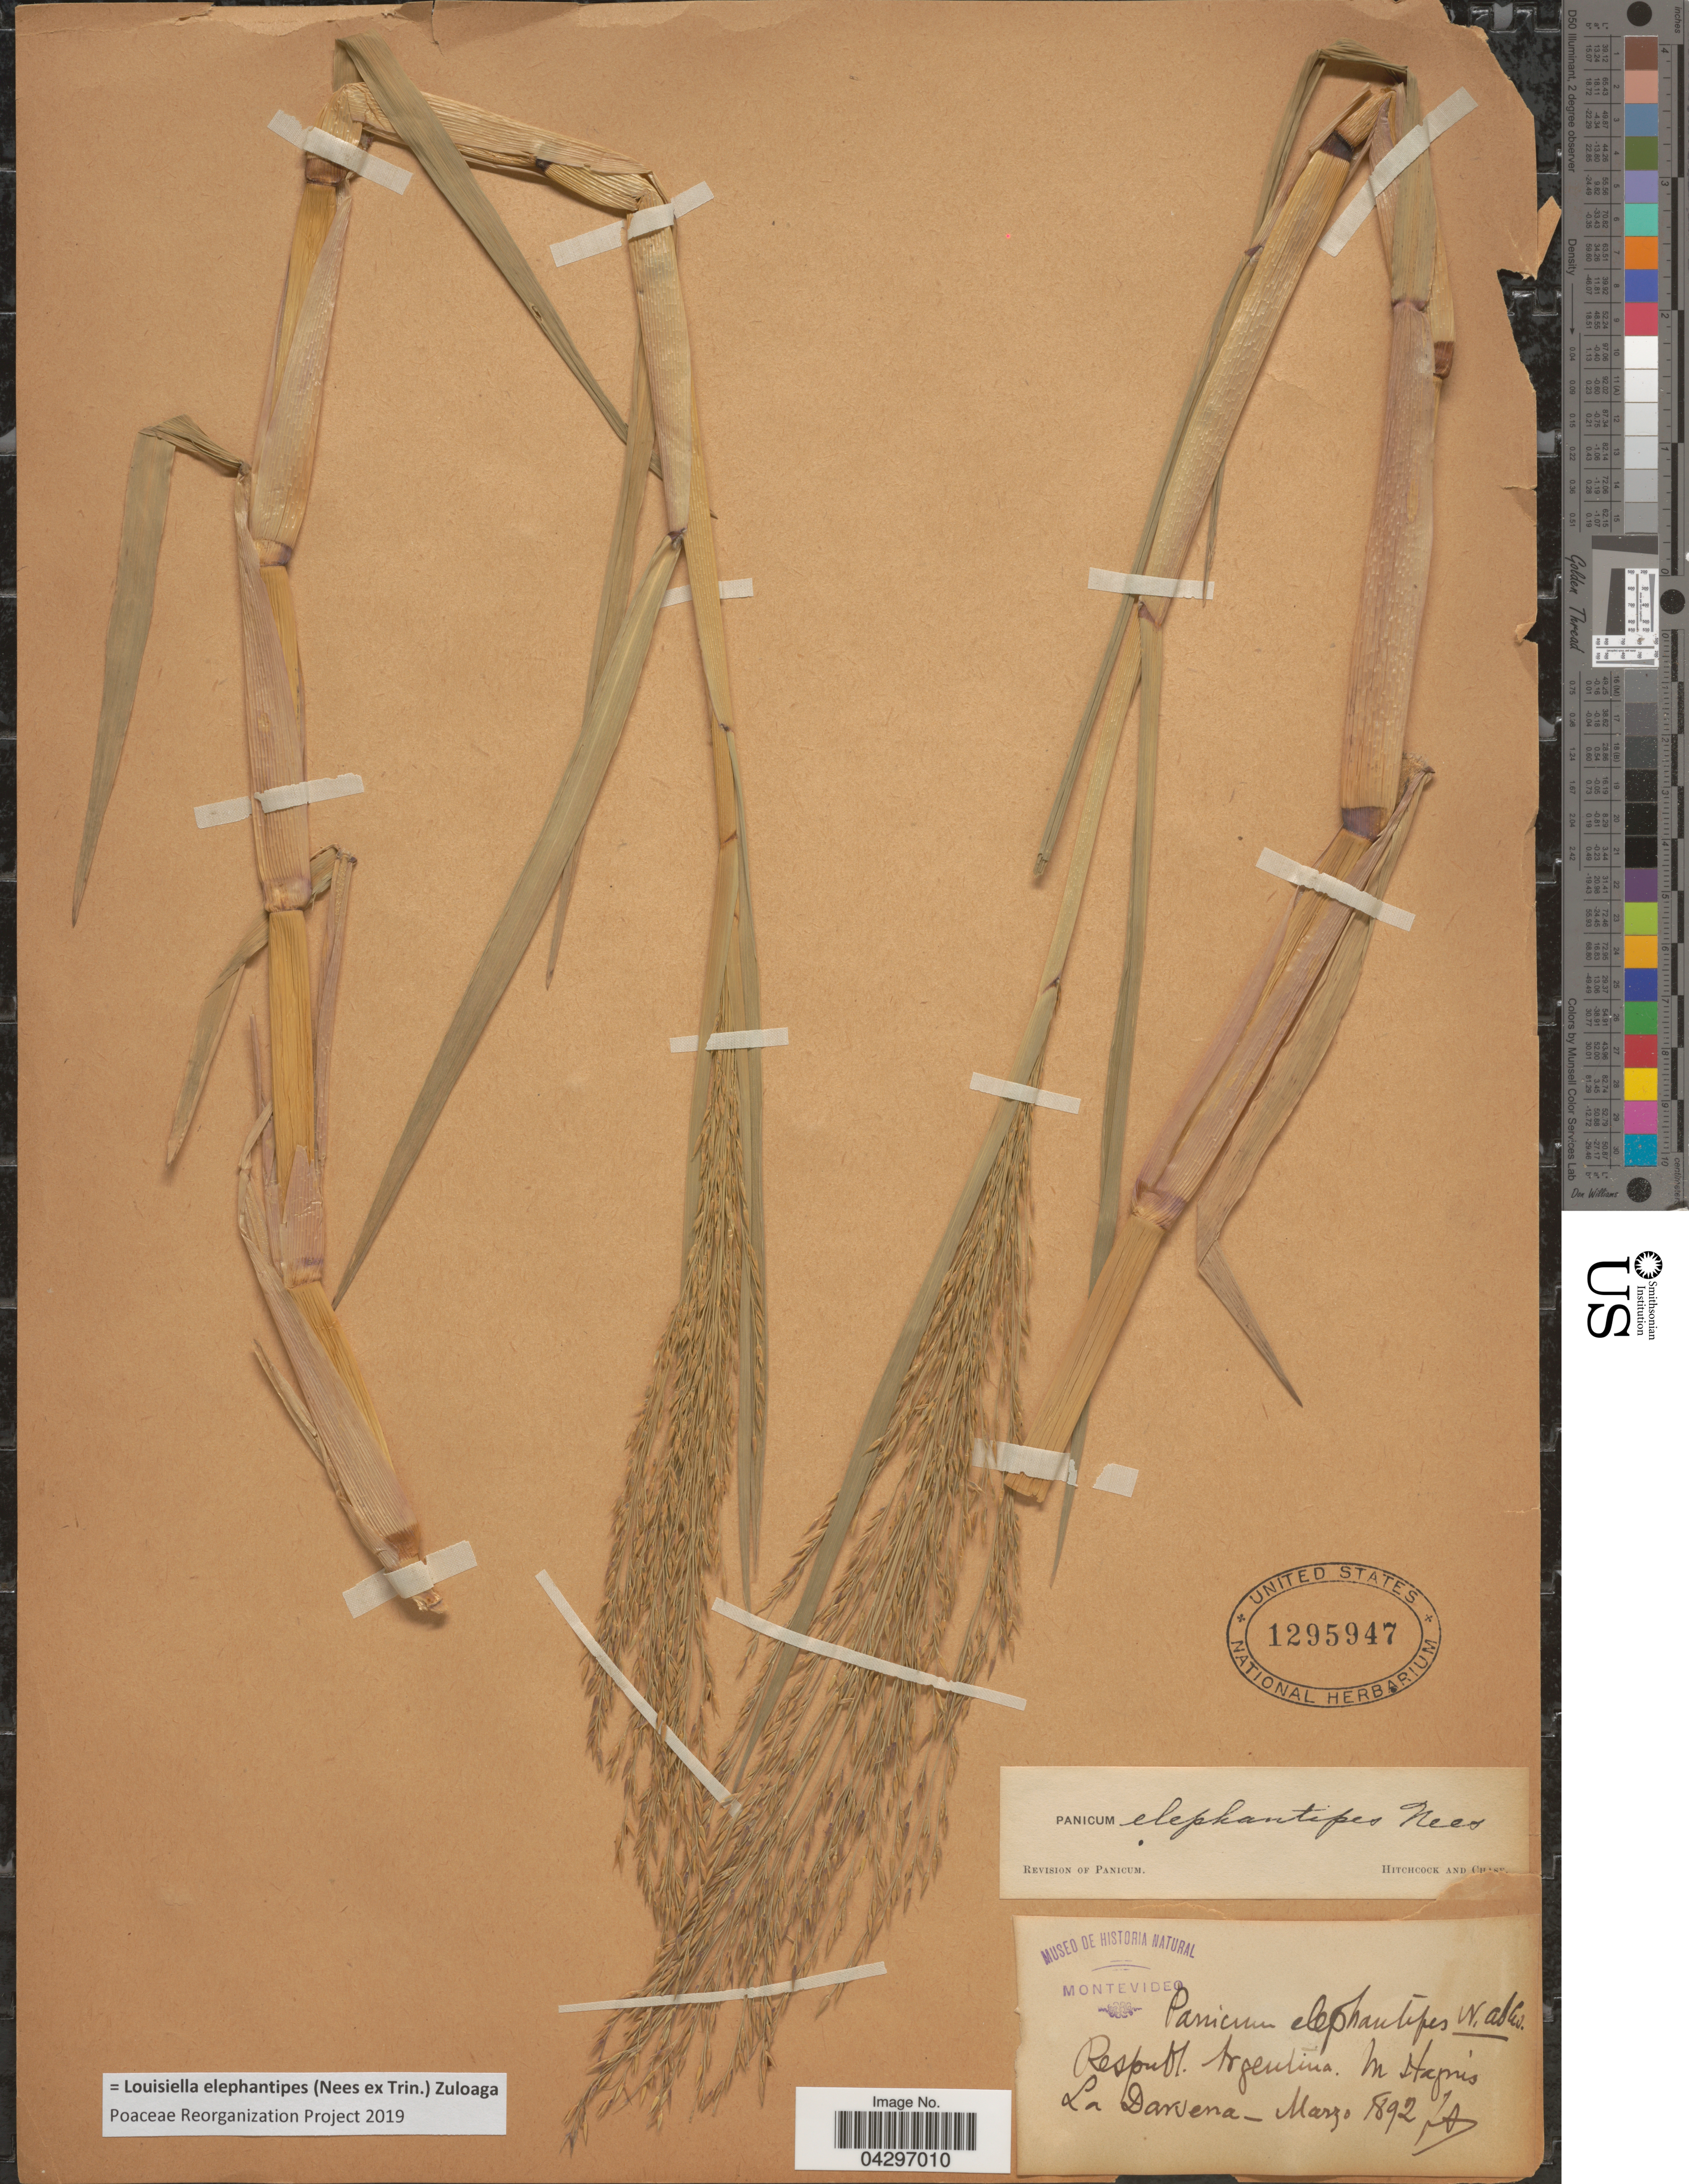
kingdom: Plantae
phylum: Tracheophyta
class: Liliopsida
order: Poales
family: Poaceae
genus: Louisiella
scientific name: Louisiella elephantipes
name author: (Nees ex Trin.) Zuloaga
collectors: J. A.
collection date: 1892-03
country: Argentina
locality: Respubl. Argentina. In Hagnis [interpreted]. La Darsena.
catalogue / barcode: US 1295947